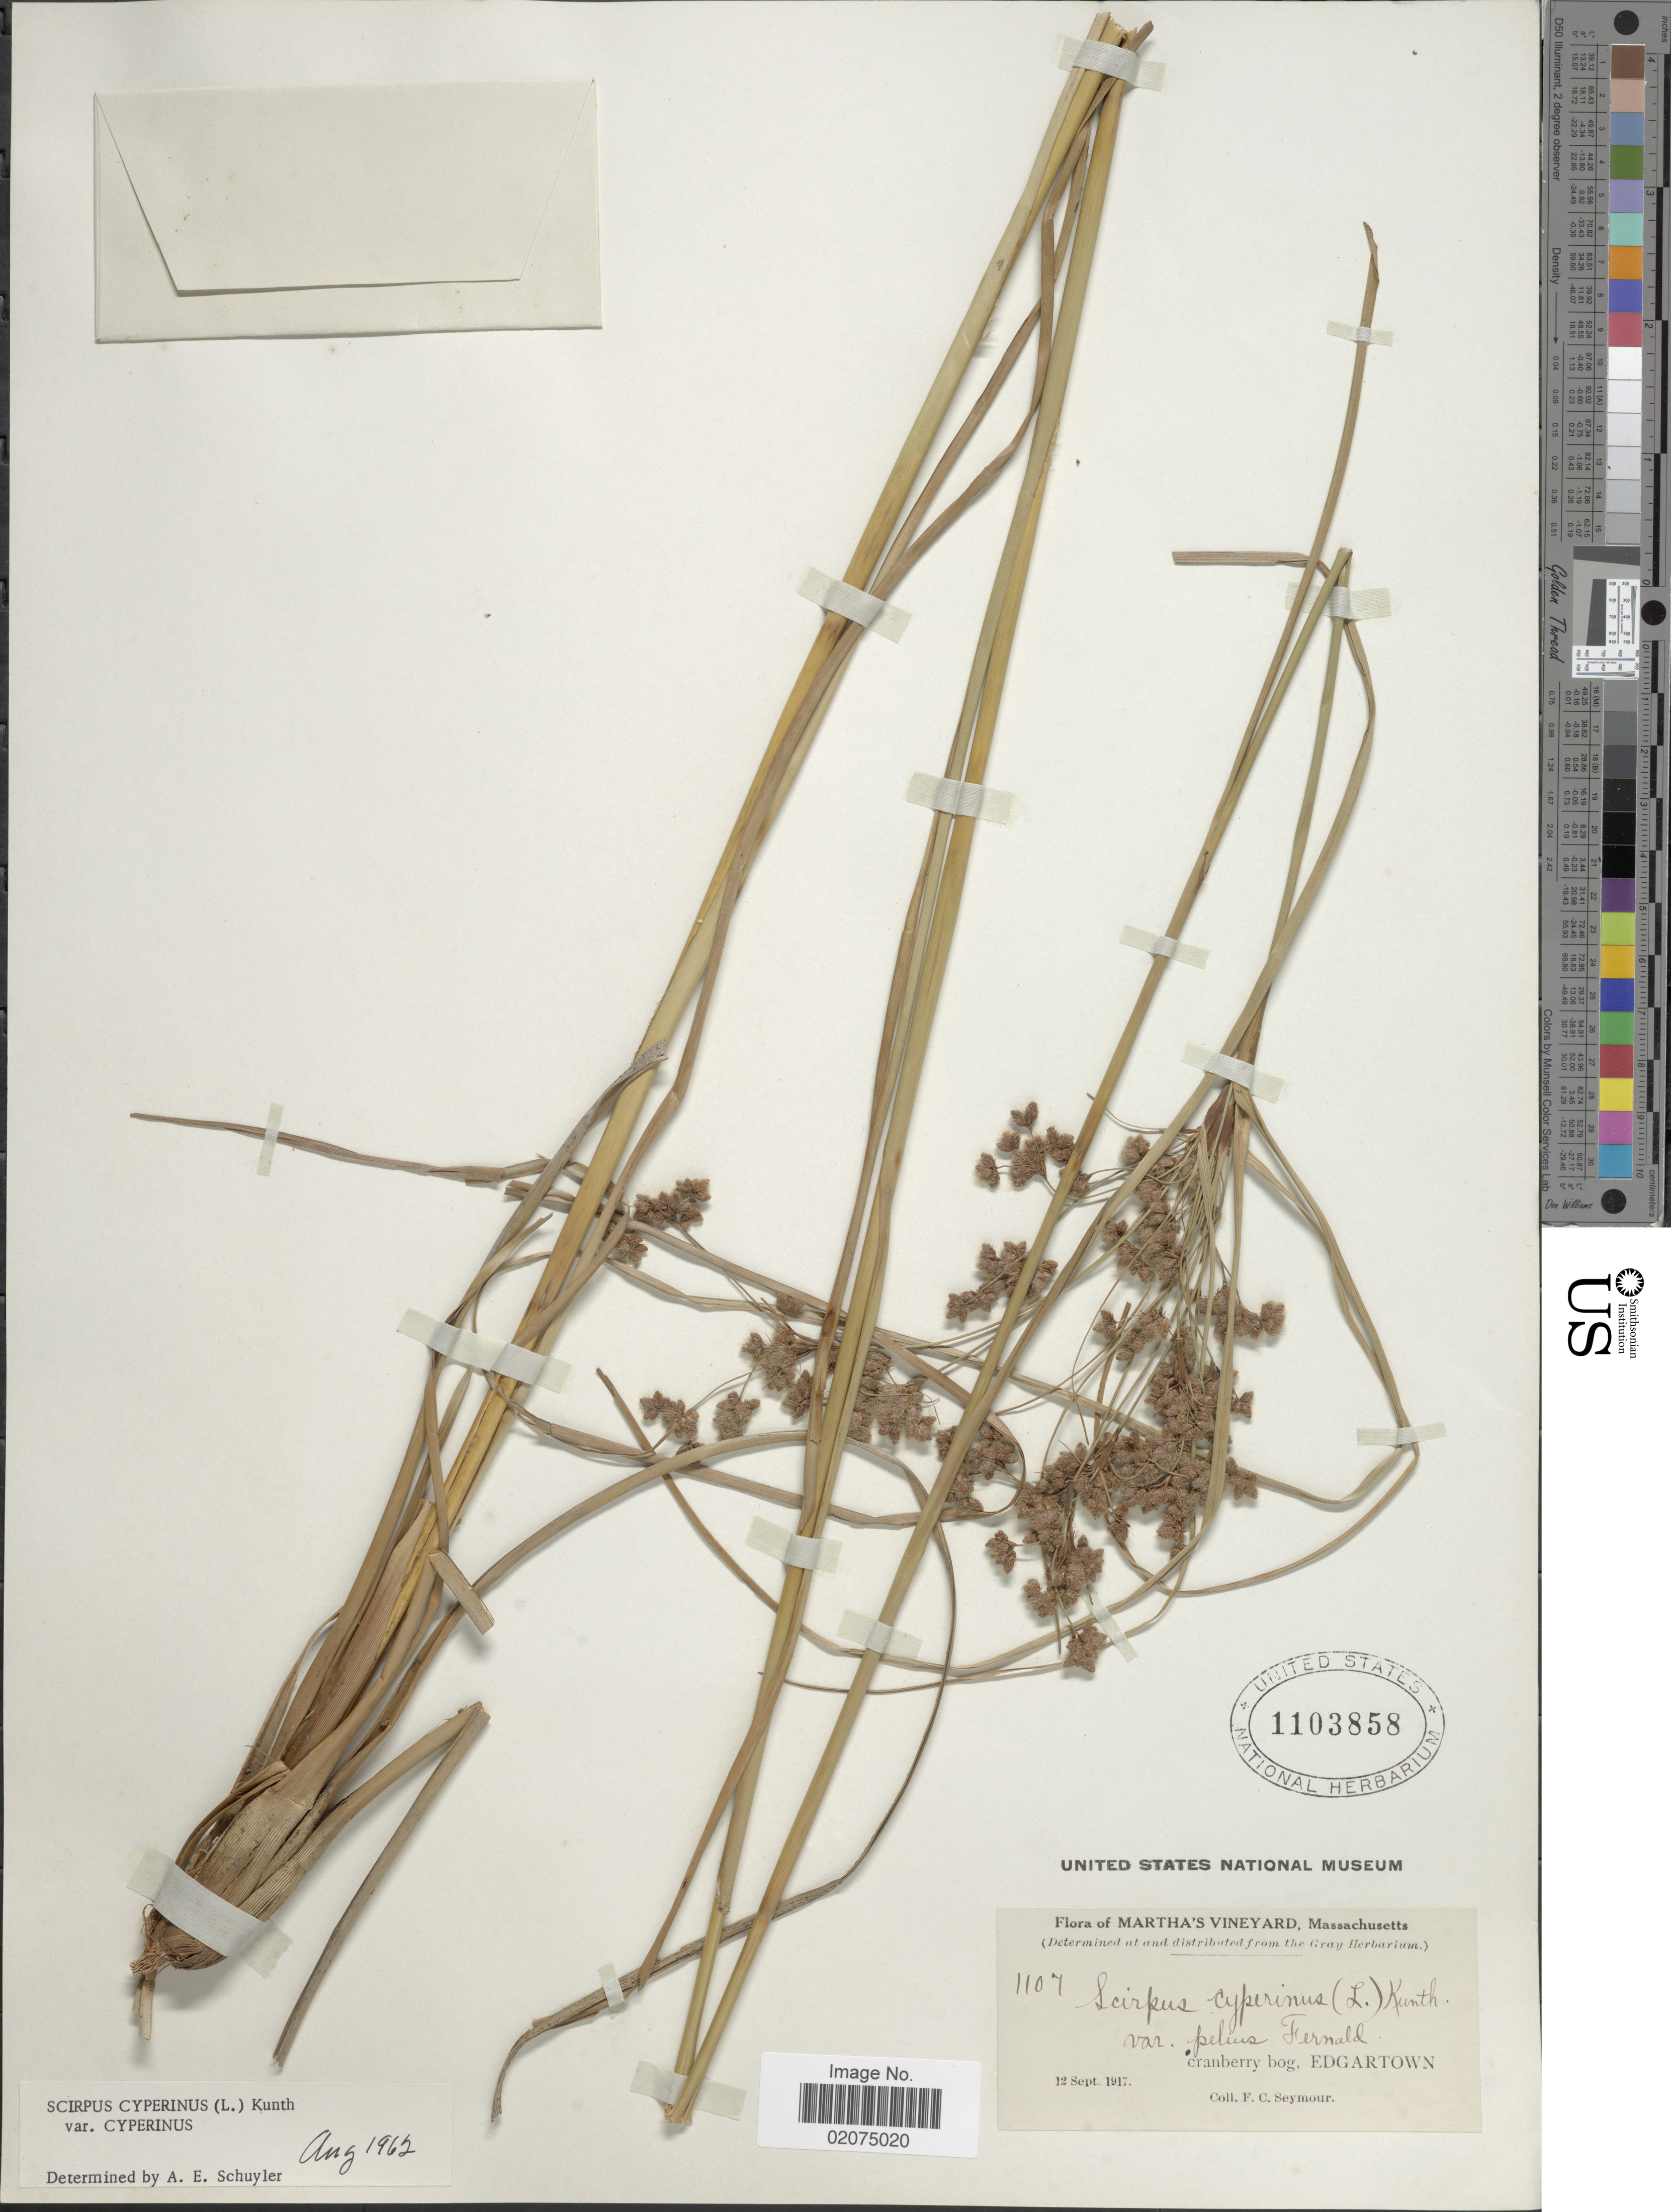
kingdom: Plantae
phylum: Tracheophyta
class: Liliopsida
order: Poales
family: Cyperaceae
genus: Scirpus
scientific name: Scirpus cyperinus (L.) Kunth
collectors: F. C. Seymour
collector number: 1107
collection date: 1917-09-12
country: United States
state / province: Massachusetts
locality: Martha's Vineyard, Cranberry bog, Edgartown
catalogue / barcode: US 1103858